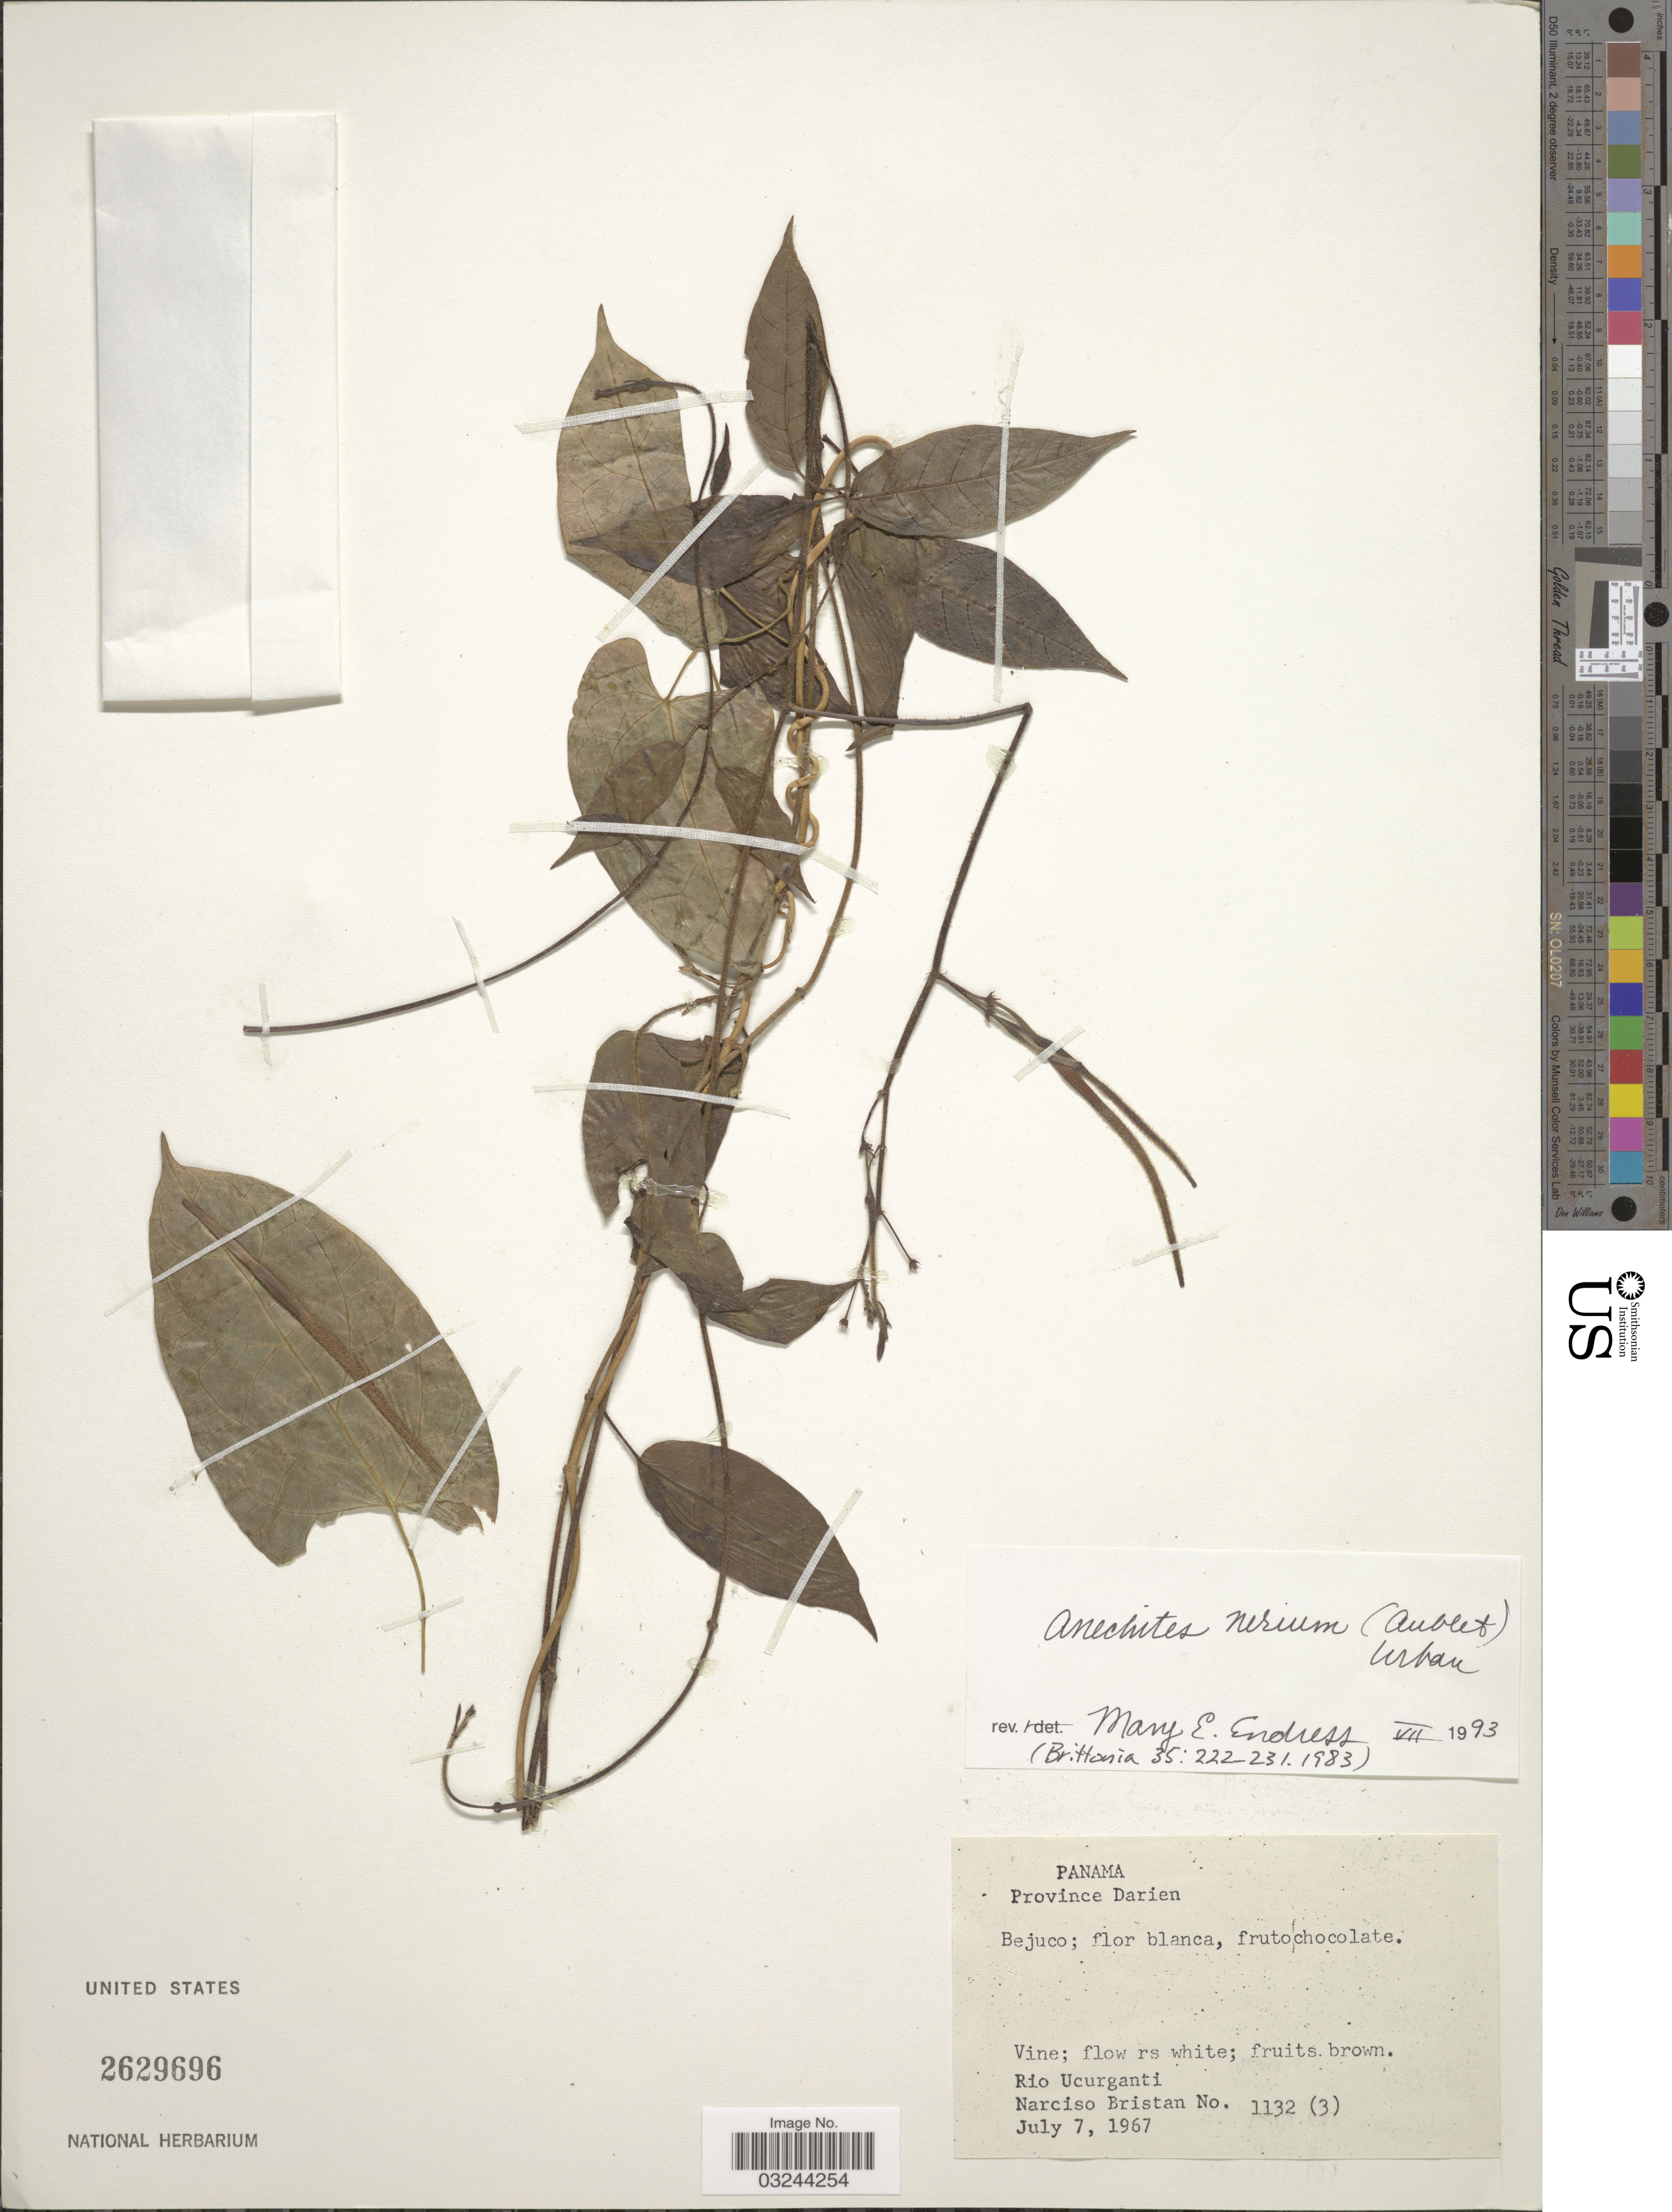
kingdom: Plantae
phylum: Tracheophyta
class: Magnoliopsida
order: Gentianales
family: Apocynaceae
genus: Anechites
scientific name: Anechites nerium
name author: (Aubl.) Urb.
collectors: N. Bristan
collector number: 1132(3)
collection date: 1967-07-07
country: Panama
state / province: Darién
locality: Rio Ucurganti.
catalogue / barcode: US 2629696